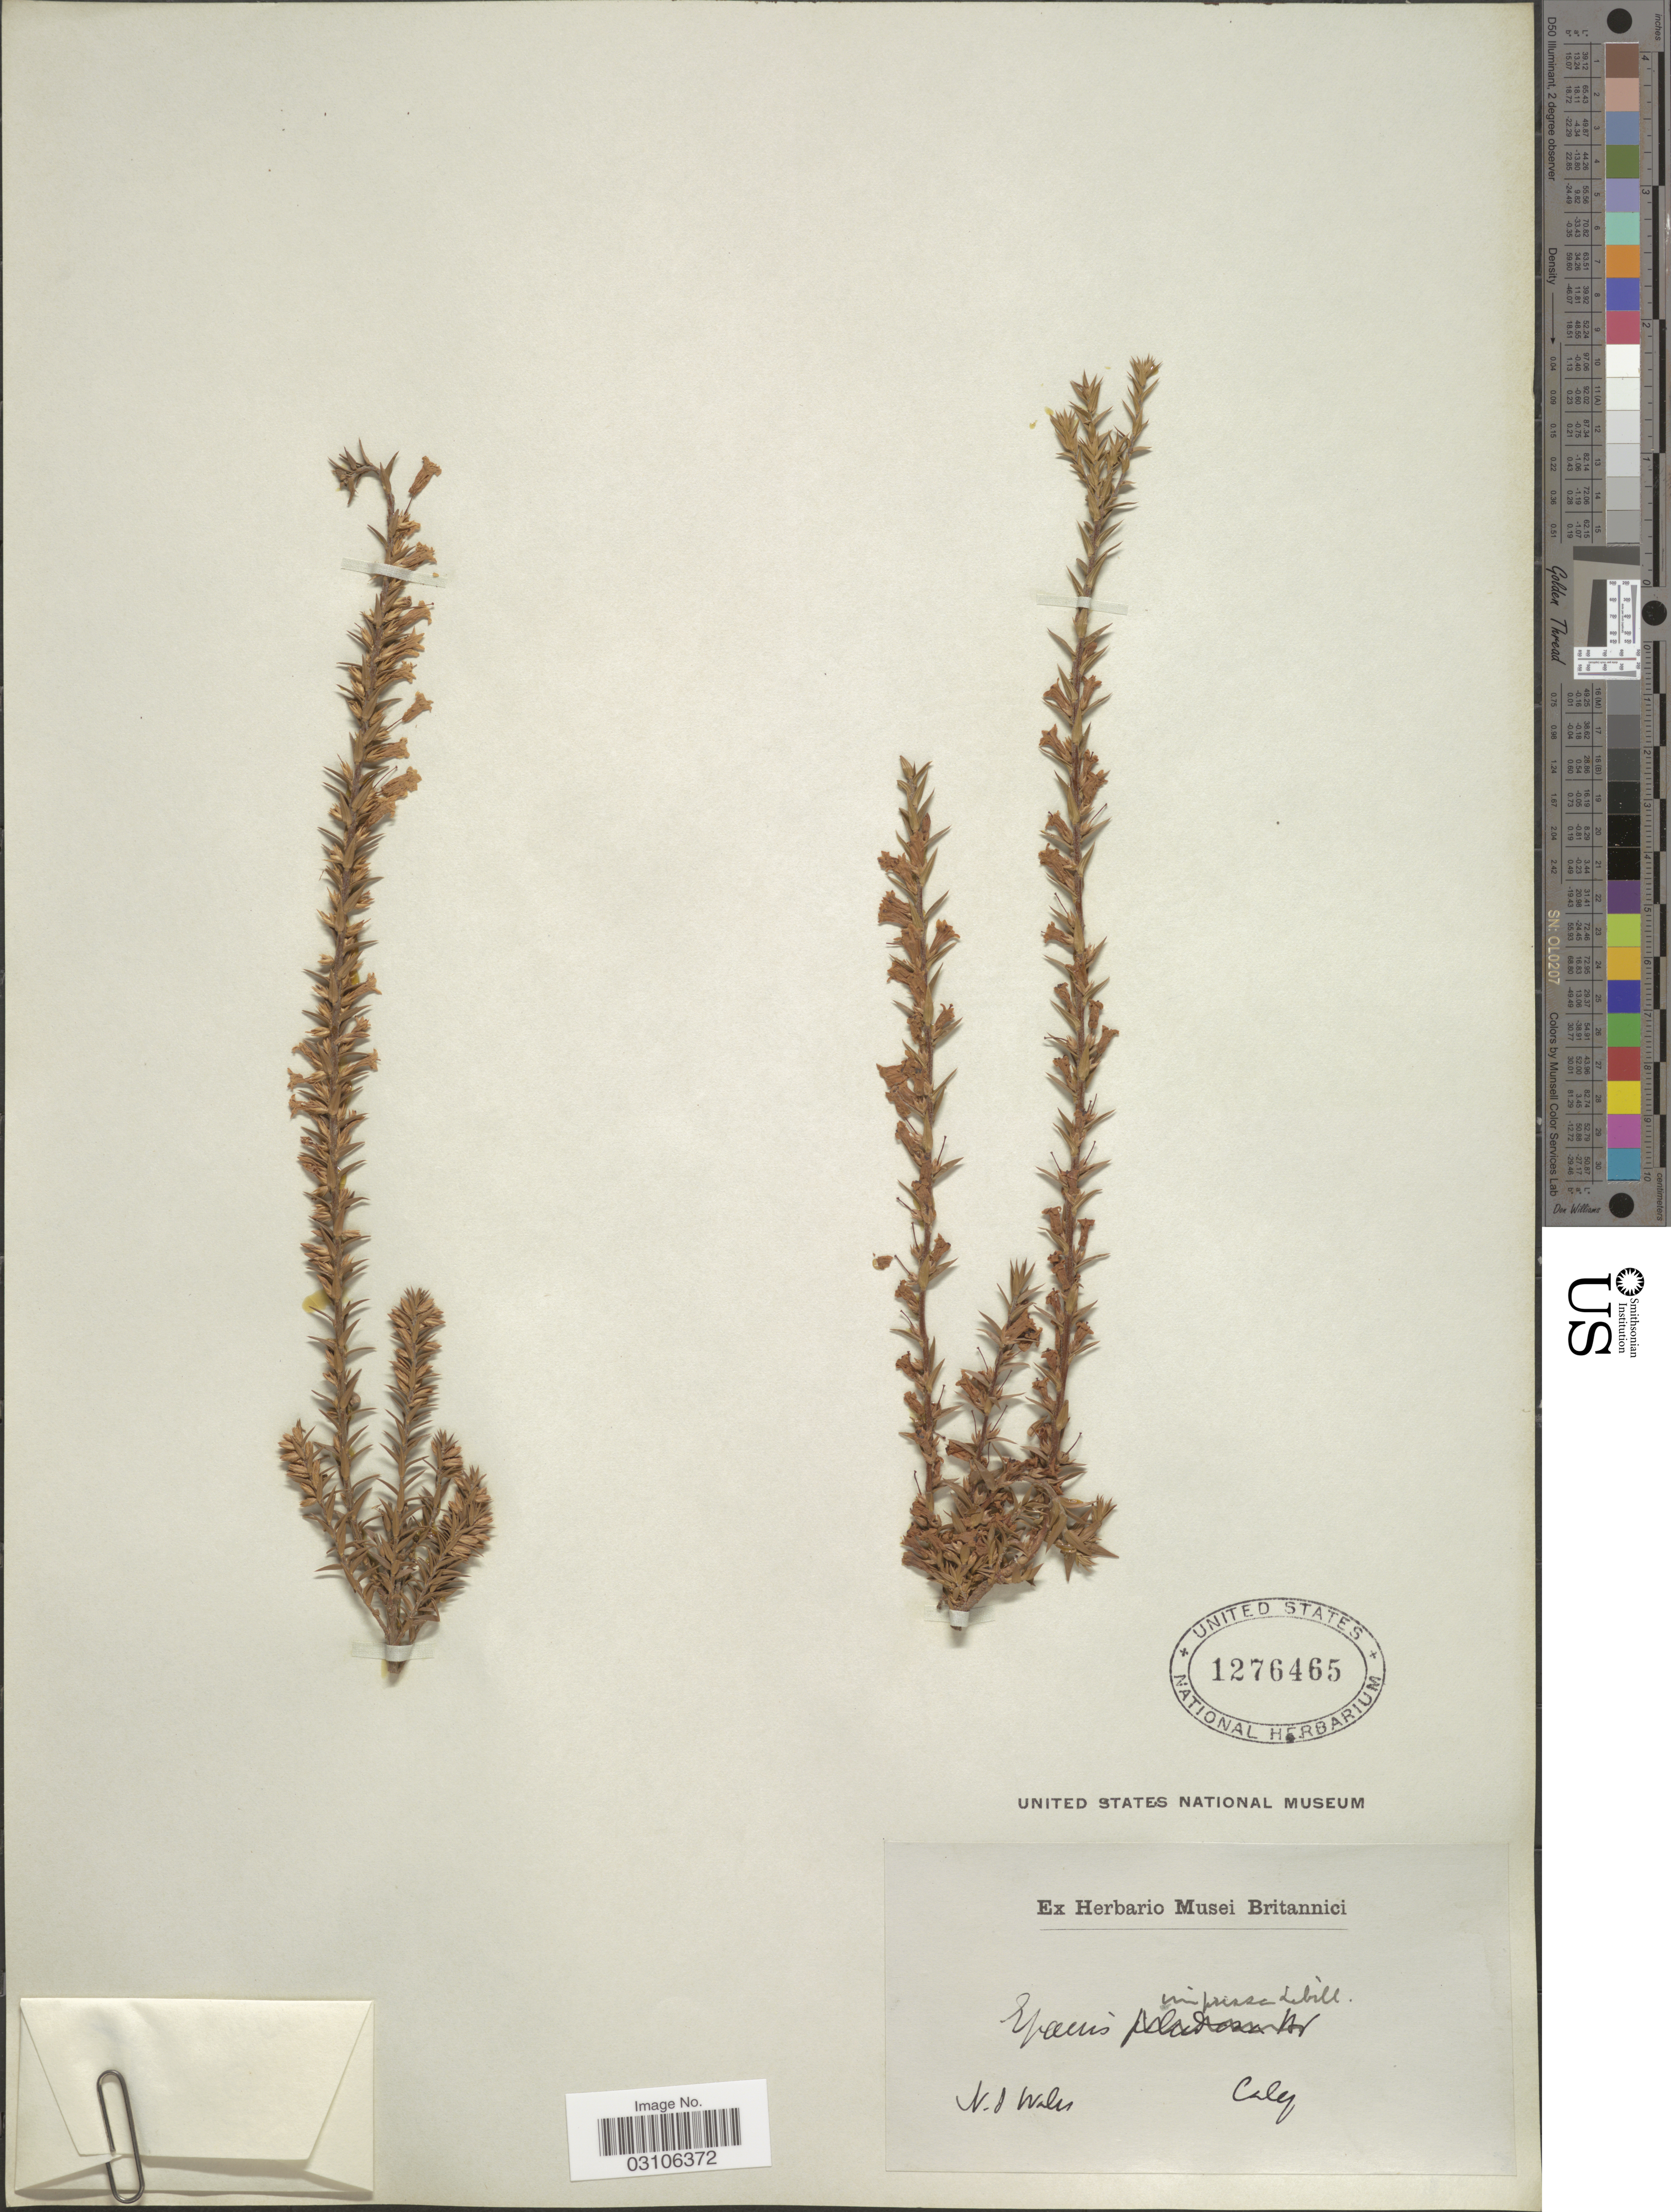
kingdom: Plantae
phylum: Tracheophyta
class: Magnoliopsida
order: Ericales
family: Ericaceae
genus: Epacris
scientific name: Epacris impressa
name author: Labill.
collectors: -. Caley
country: Australia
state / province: New South Wales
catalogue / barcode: US 1276465